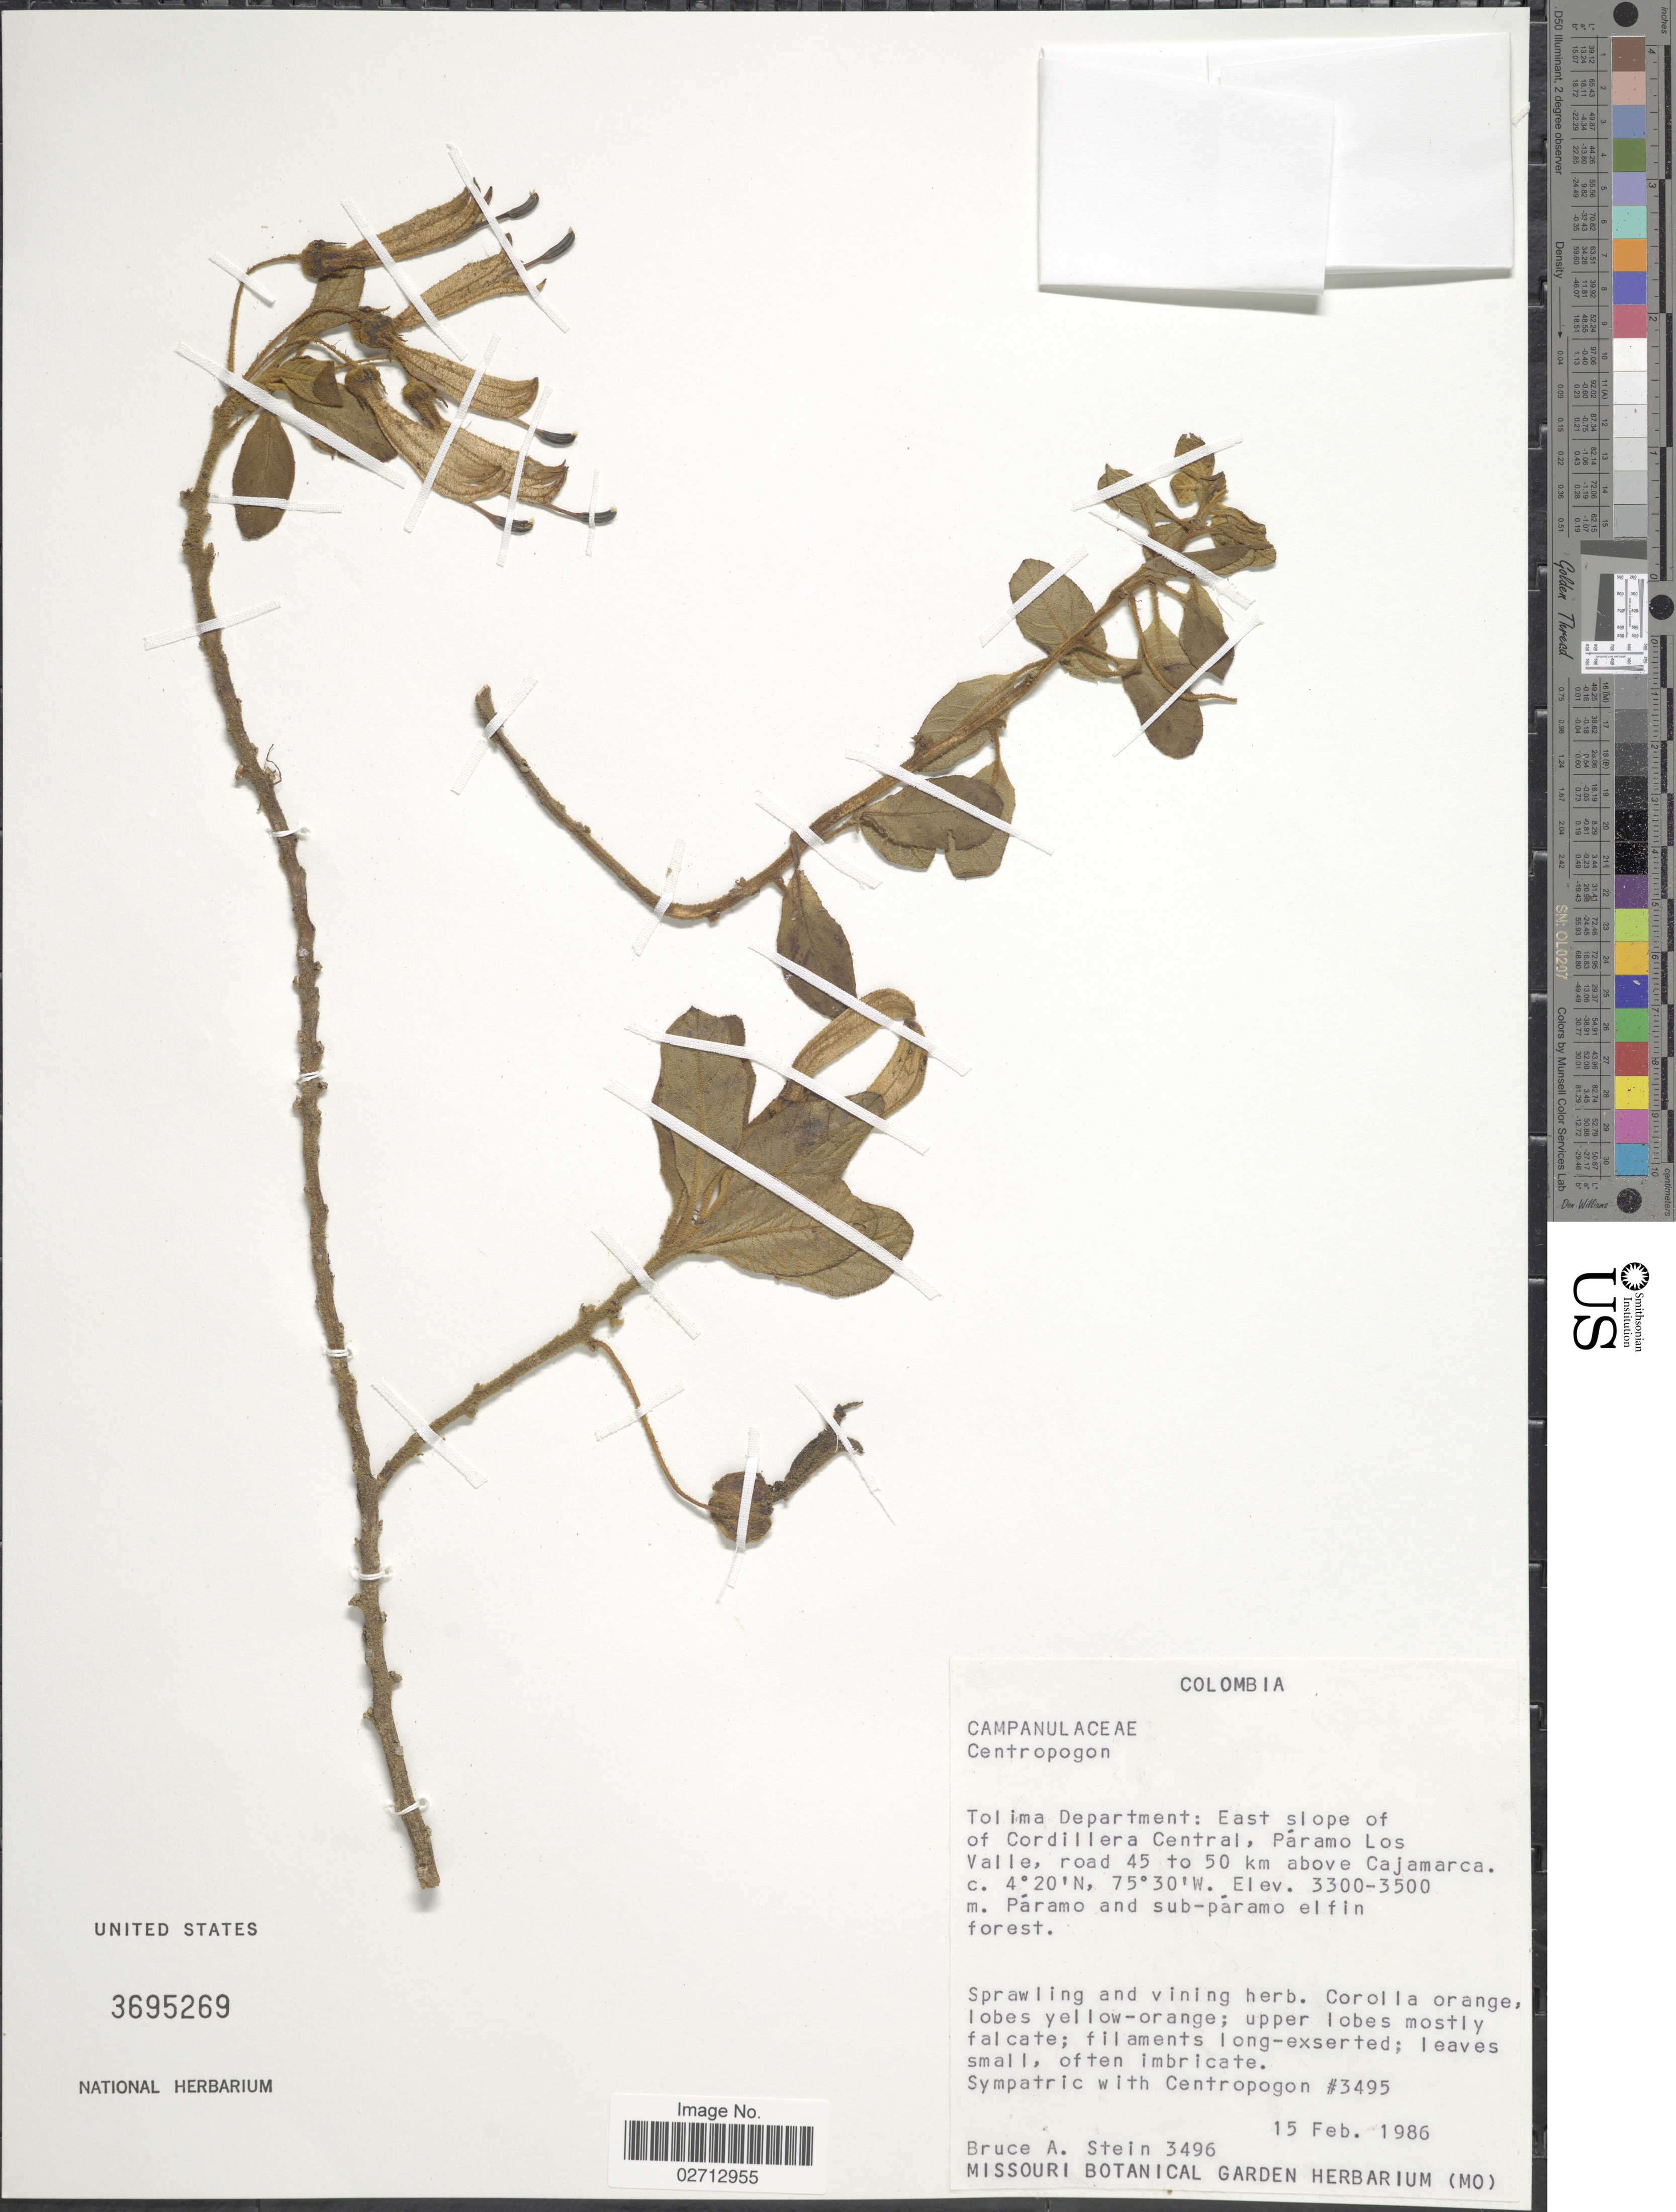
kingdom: Plantae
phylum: Tracheophyta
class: Magnoliopsida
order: Asterales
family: Campanulaceae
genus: Centropogon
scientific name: Centropogon sp.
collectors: B. A. Stein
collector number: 3496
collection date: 1986-02-15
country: Colombia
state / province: Tolima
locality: East slopes of Cordillera Central. Paramo Los Valle, road 45 to 50 km above Cajamarca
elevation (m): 3300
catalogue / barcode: US 3695269